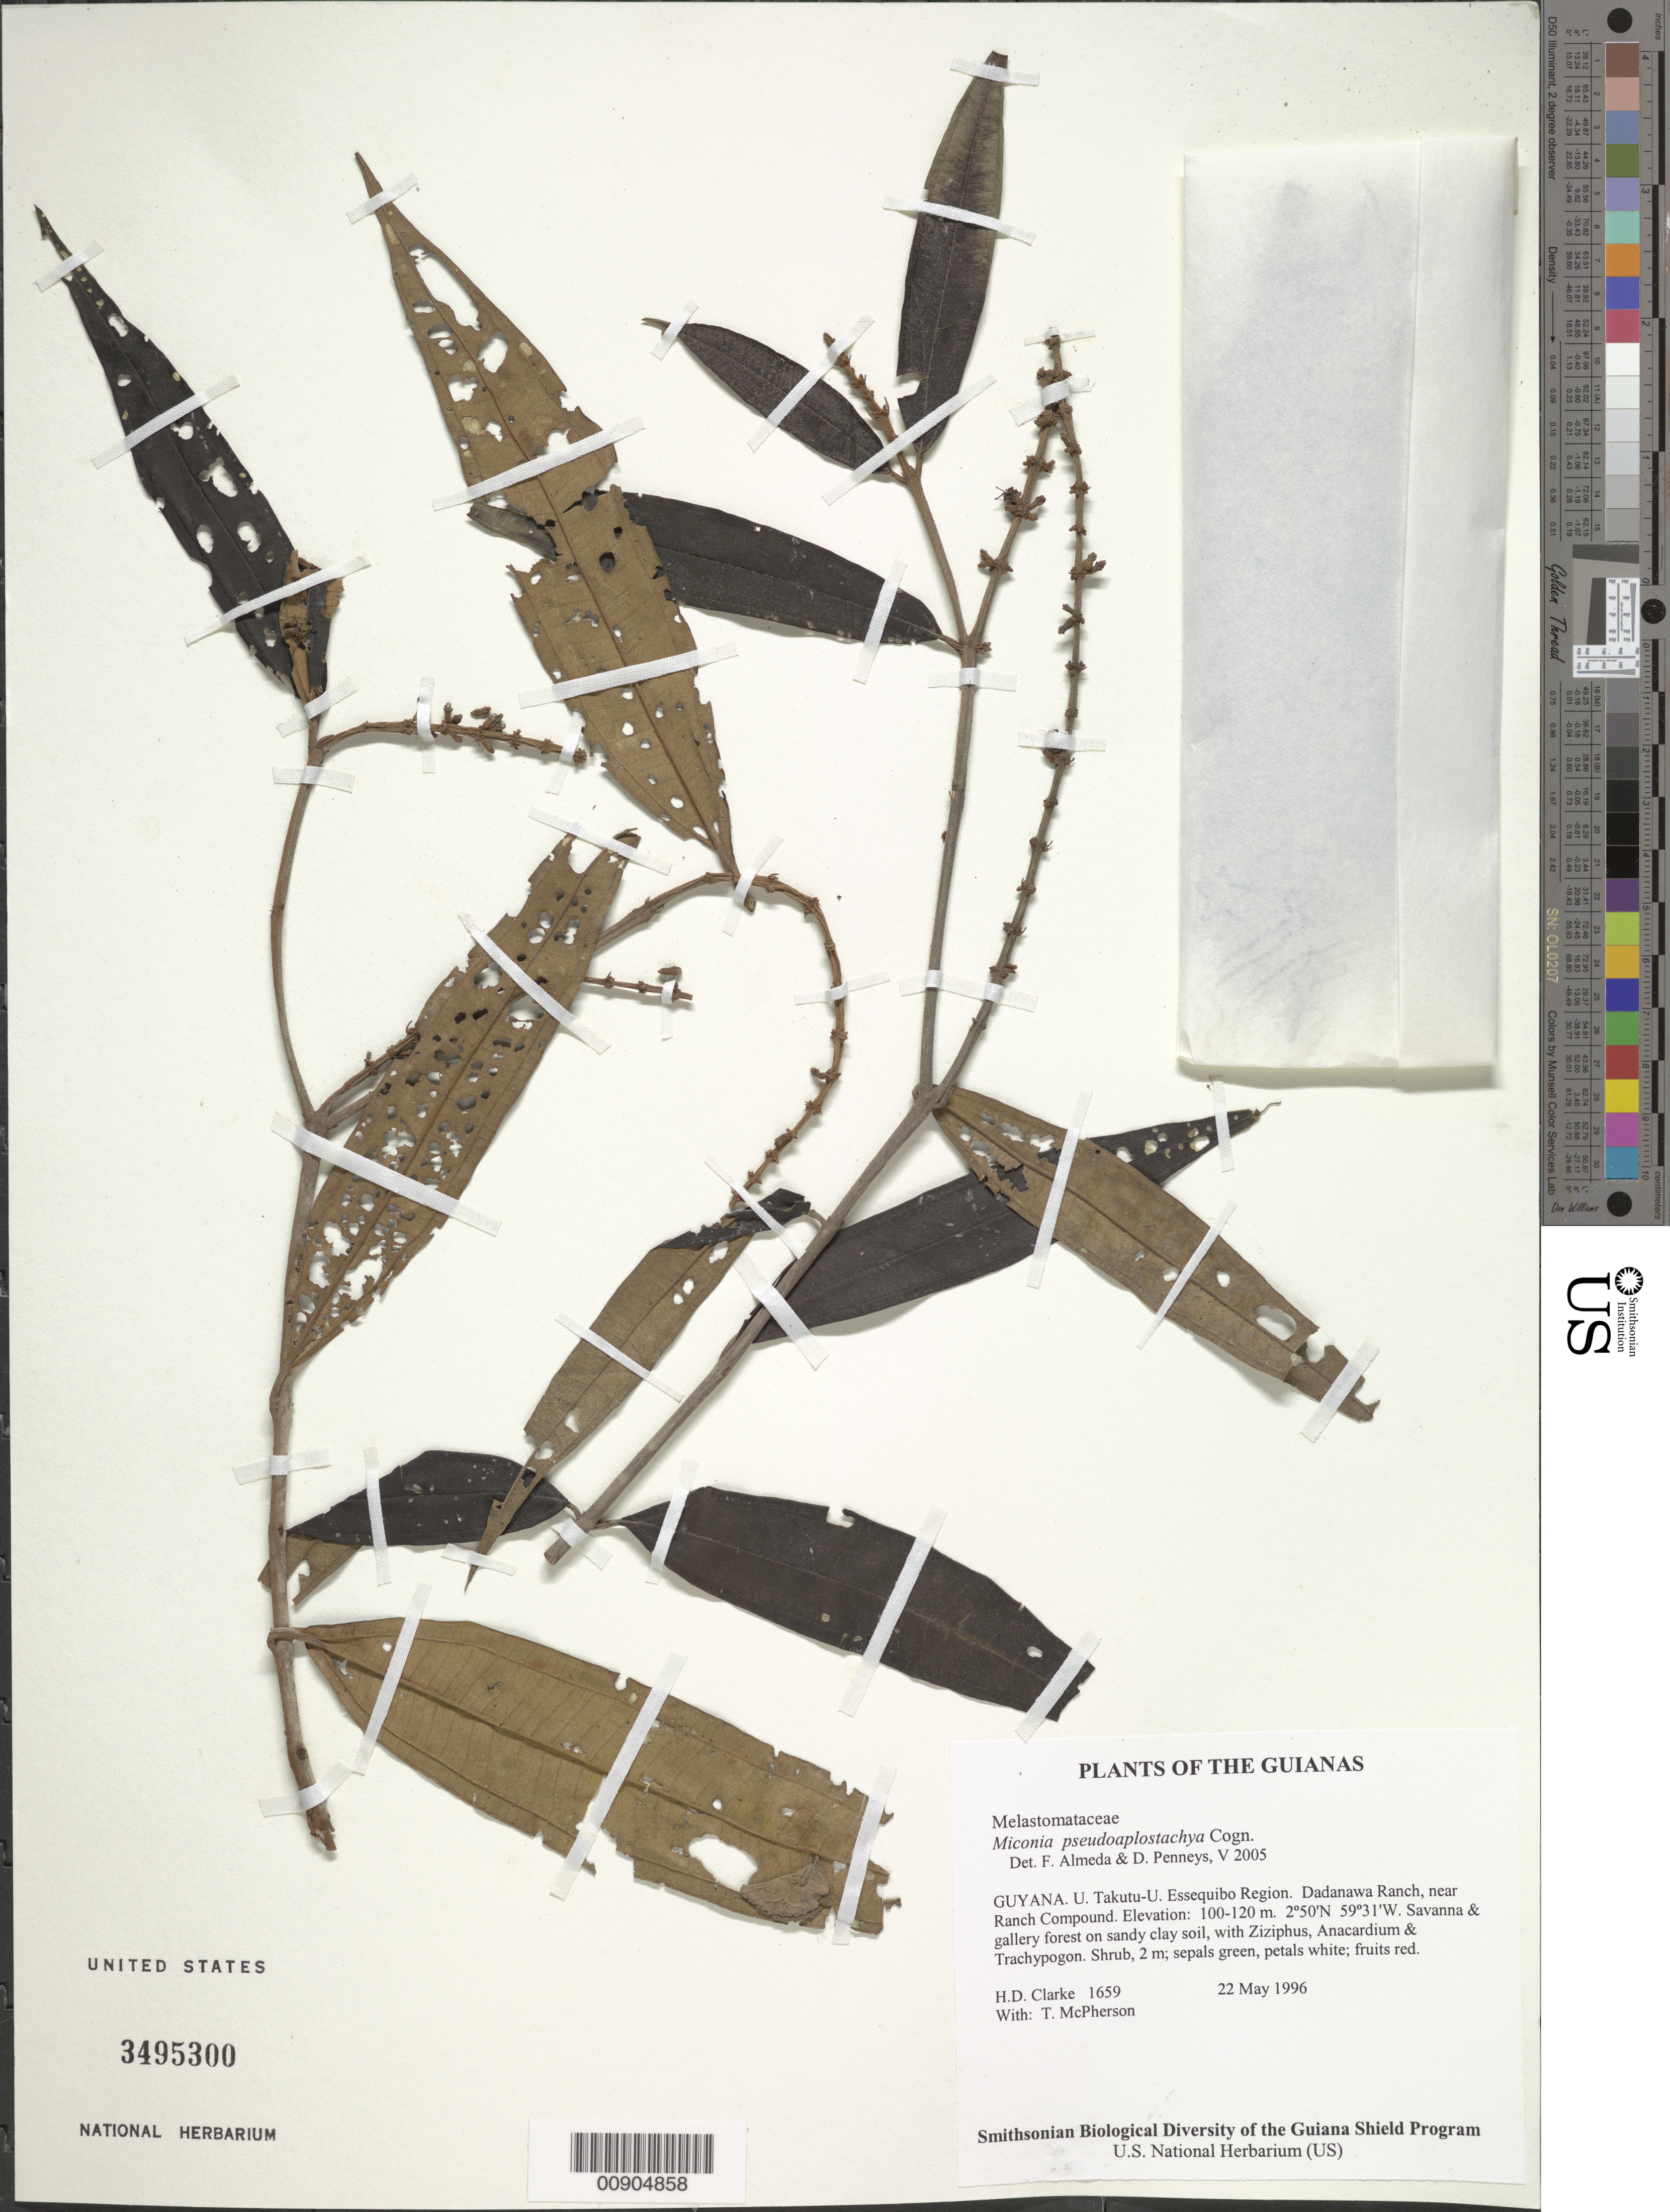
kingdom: Plantae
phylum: Tracheophyta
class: Magnoliopsida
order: Myrtales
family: Melastomataceae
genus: Miconia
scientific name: Miconia pseudoaplostachya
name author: Cogn.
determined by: Almeda, F.; Penneys, D. S.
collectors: H. D. Clarke & T. McPherson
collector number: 1659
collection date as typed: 22 May 1996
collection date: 1996-05-22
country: Guyana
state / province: U. Takutu-U. Essequibo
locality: Dadanawa Ranch, near Ranch Compound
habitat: Savanna & gallery forest on sandy clay soil, with Ziziphus, Anacardium & Trachypogon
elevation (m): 100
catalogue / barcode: US 3495300